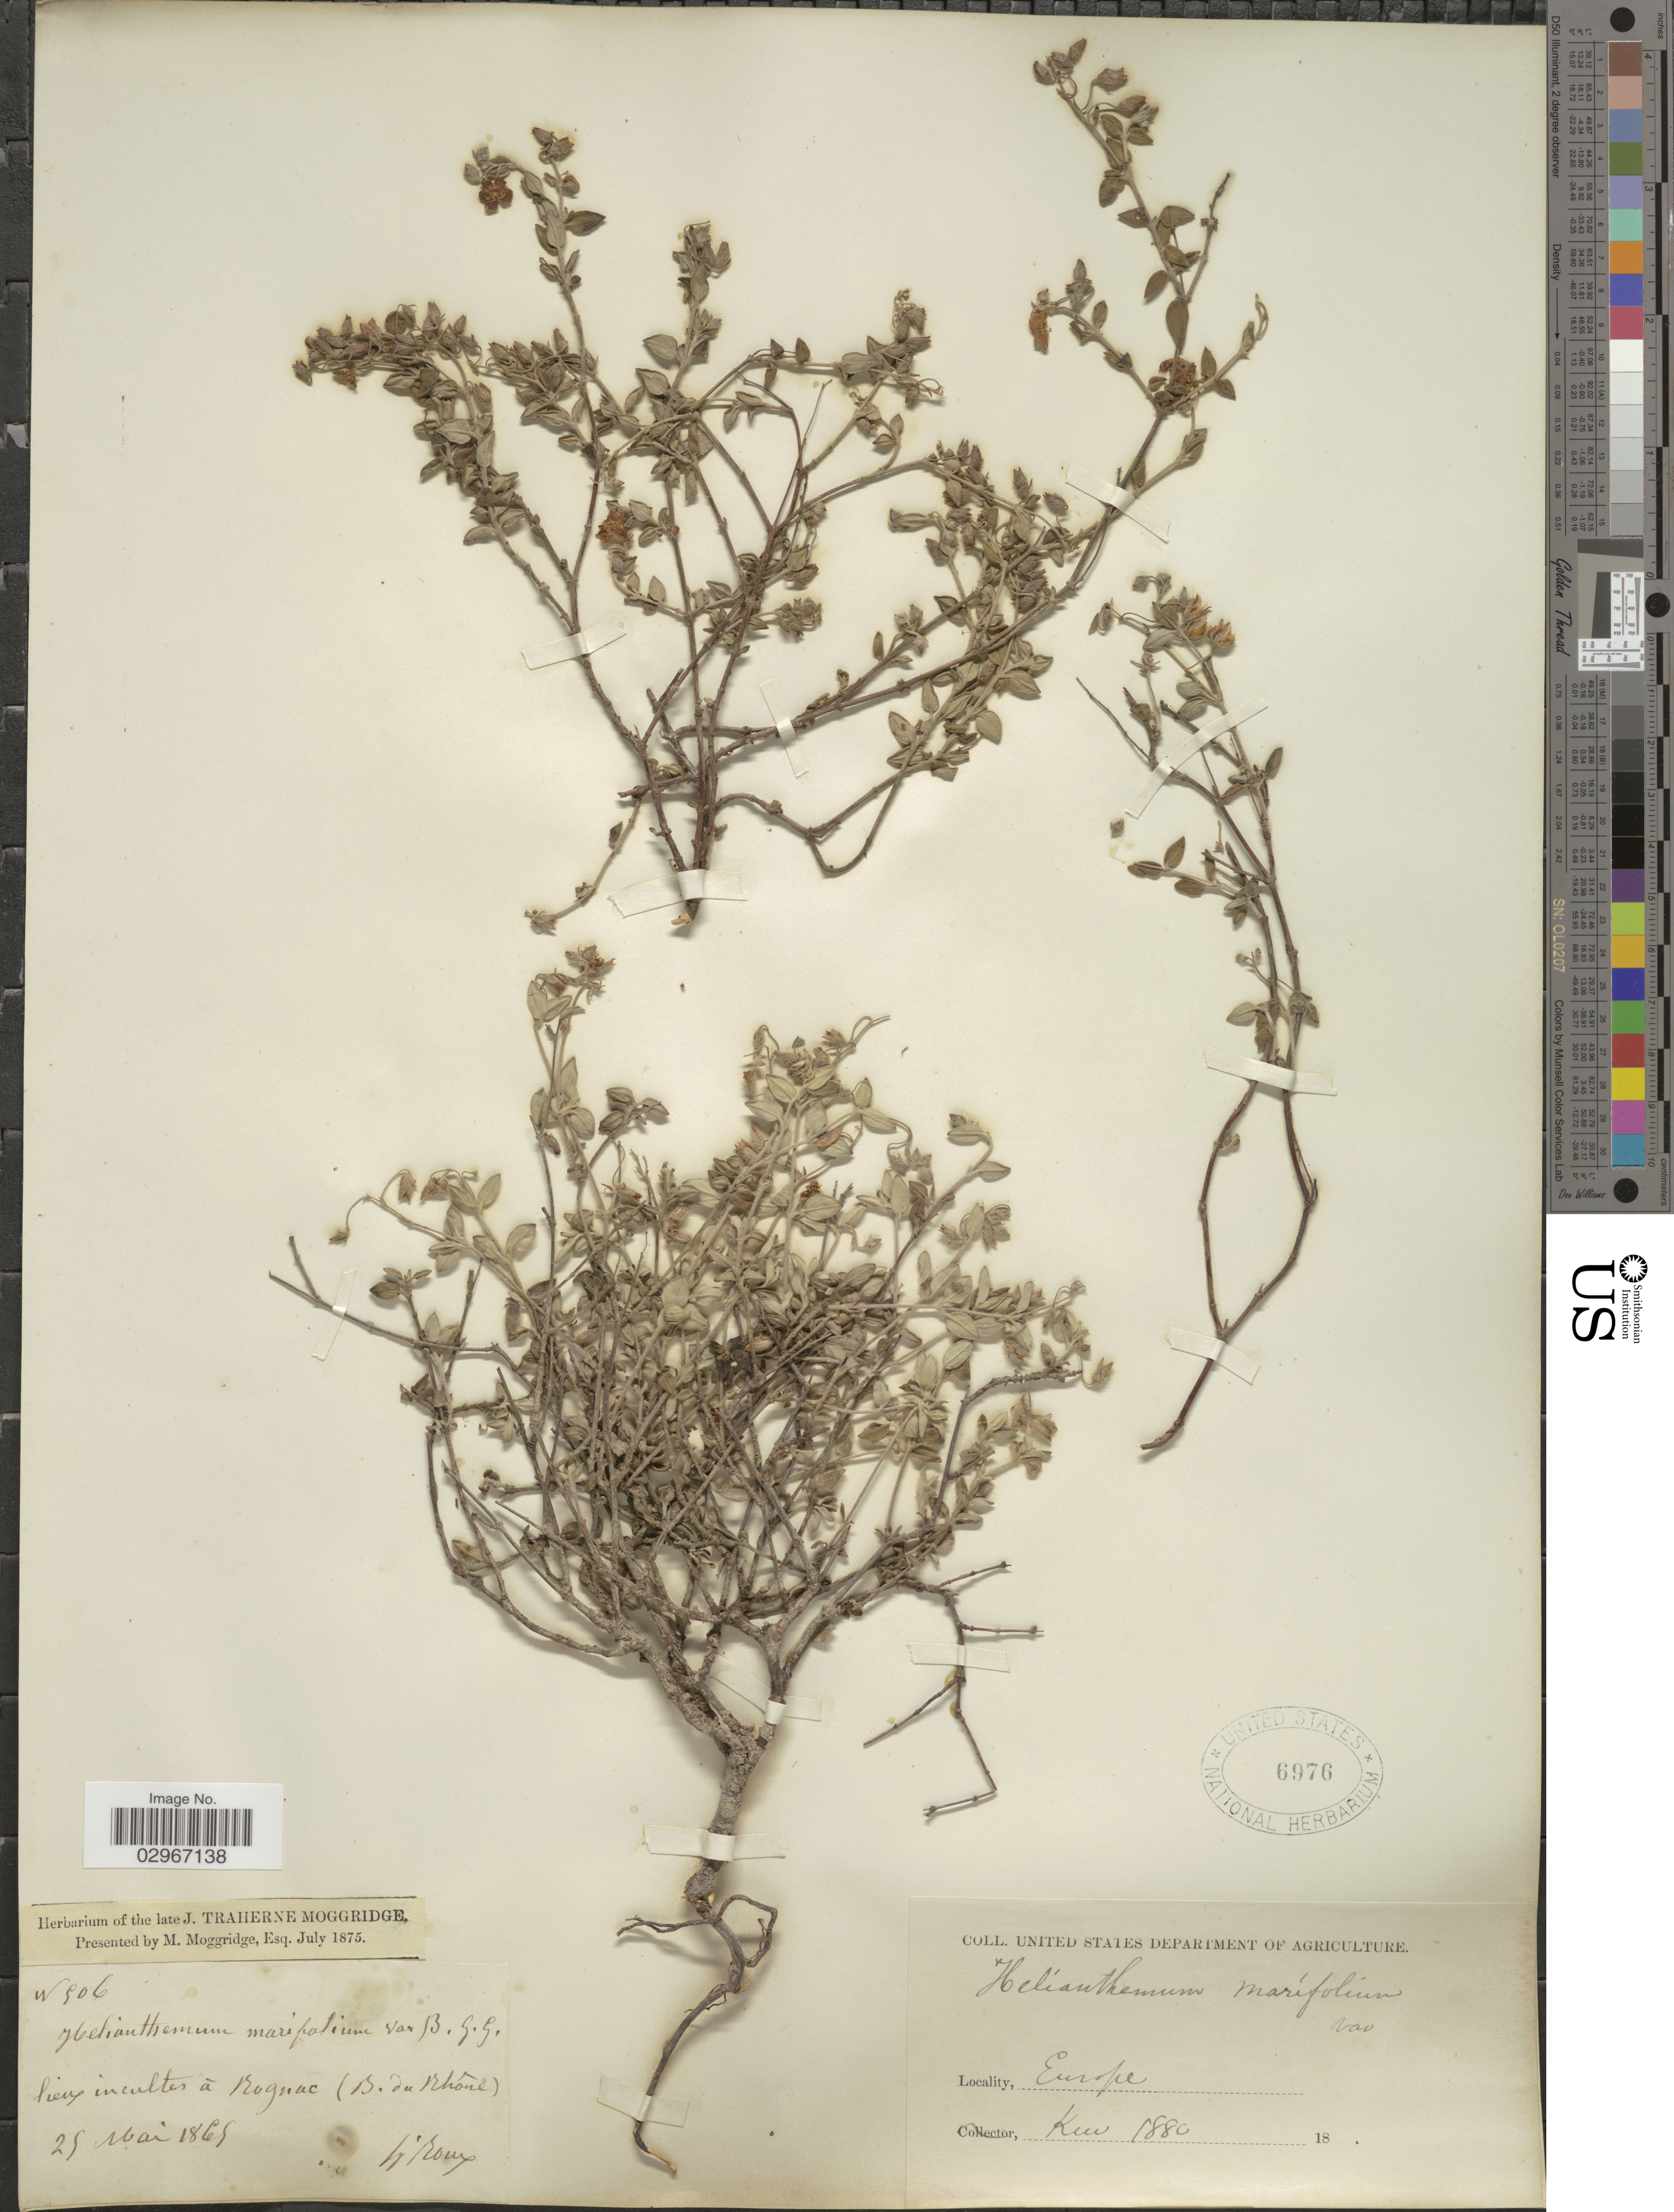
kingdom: Plantae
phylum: Tracheophyta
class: Magnoliopsida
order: Malvales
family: Cistaceae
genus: Helianthemum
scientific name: Helianthemum marifolium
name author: (L.) Mill.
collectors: H. Roux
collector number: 506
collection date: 1865-05-25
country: France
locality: Lieux incultes á Bognac (B. du Rhone). Europe.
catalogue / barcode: US 6976